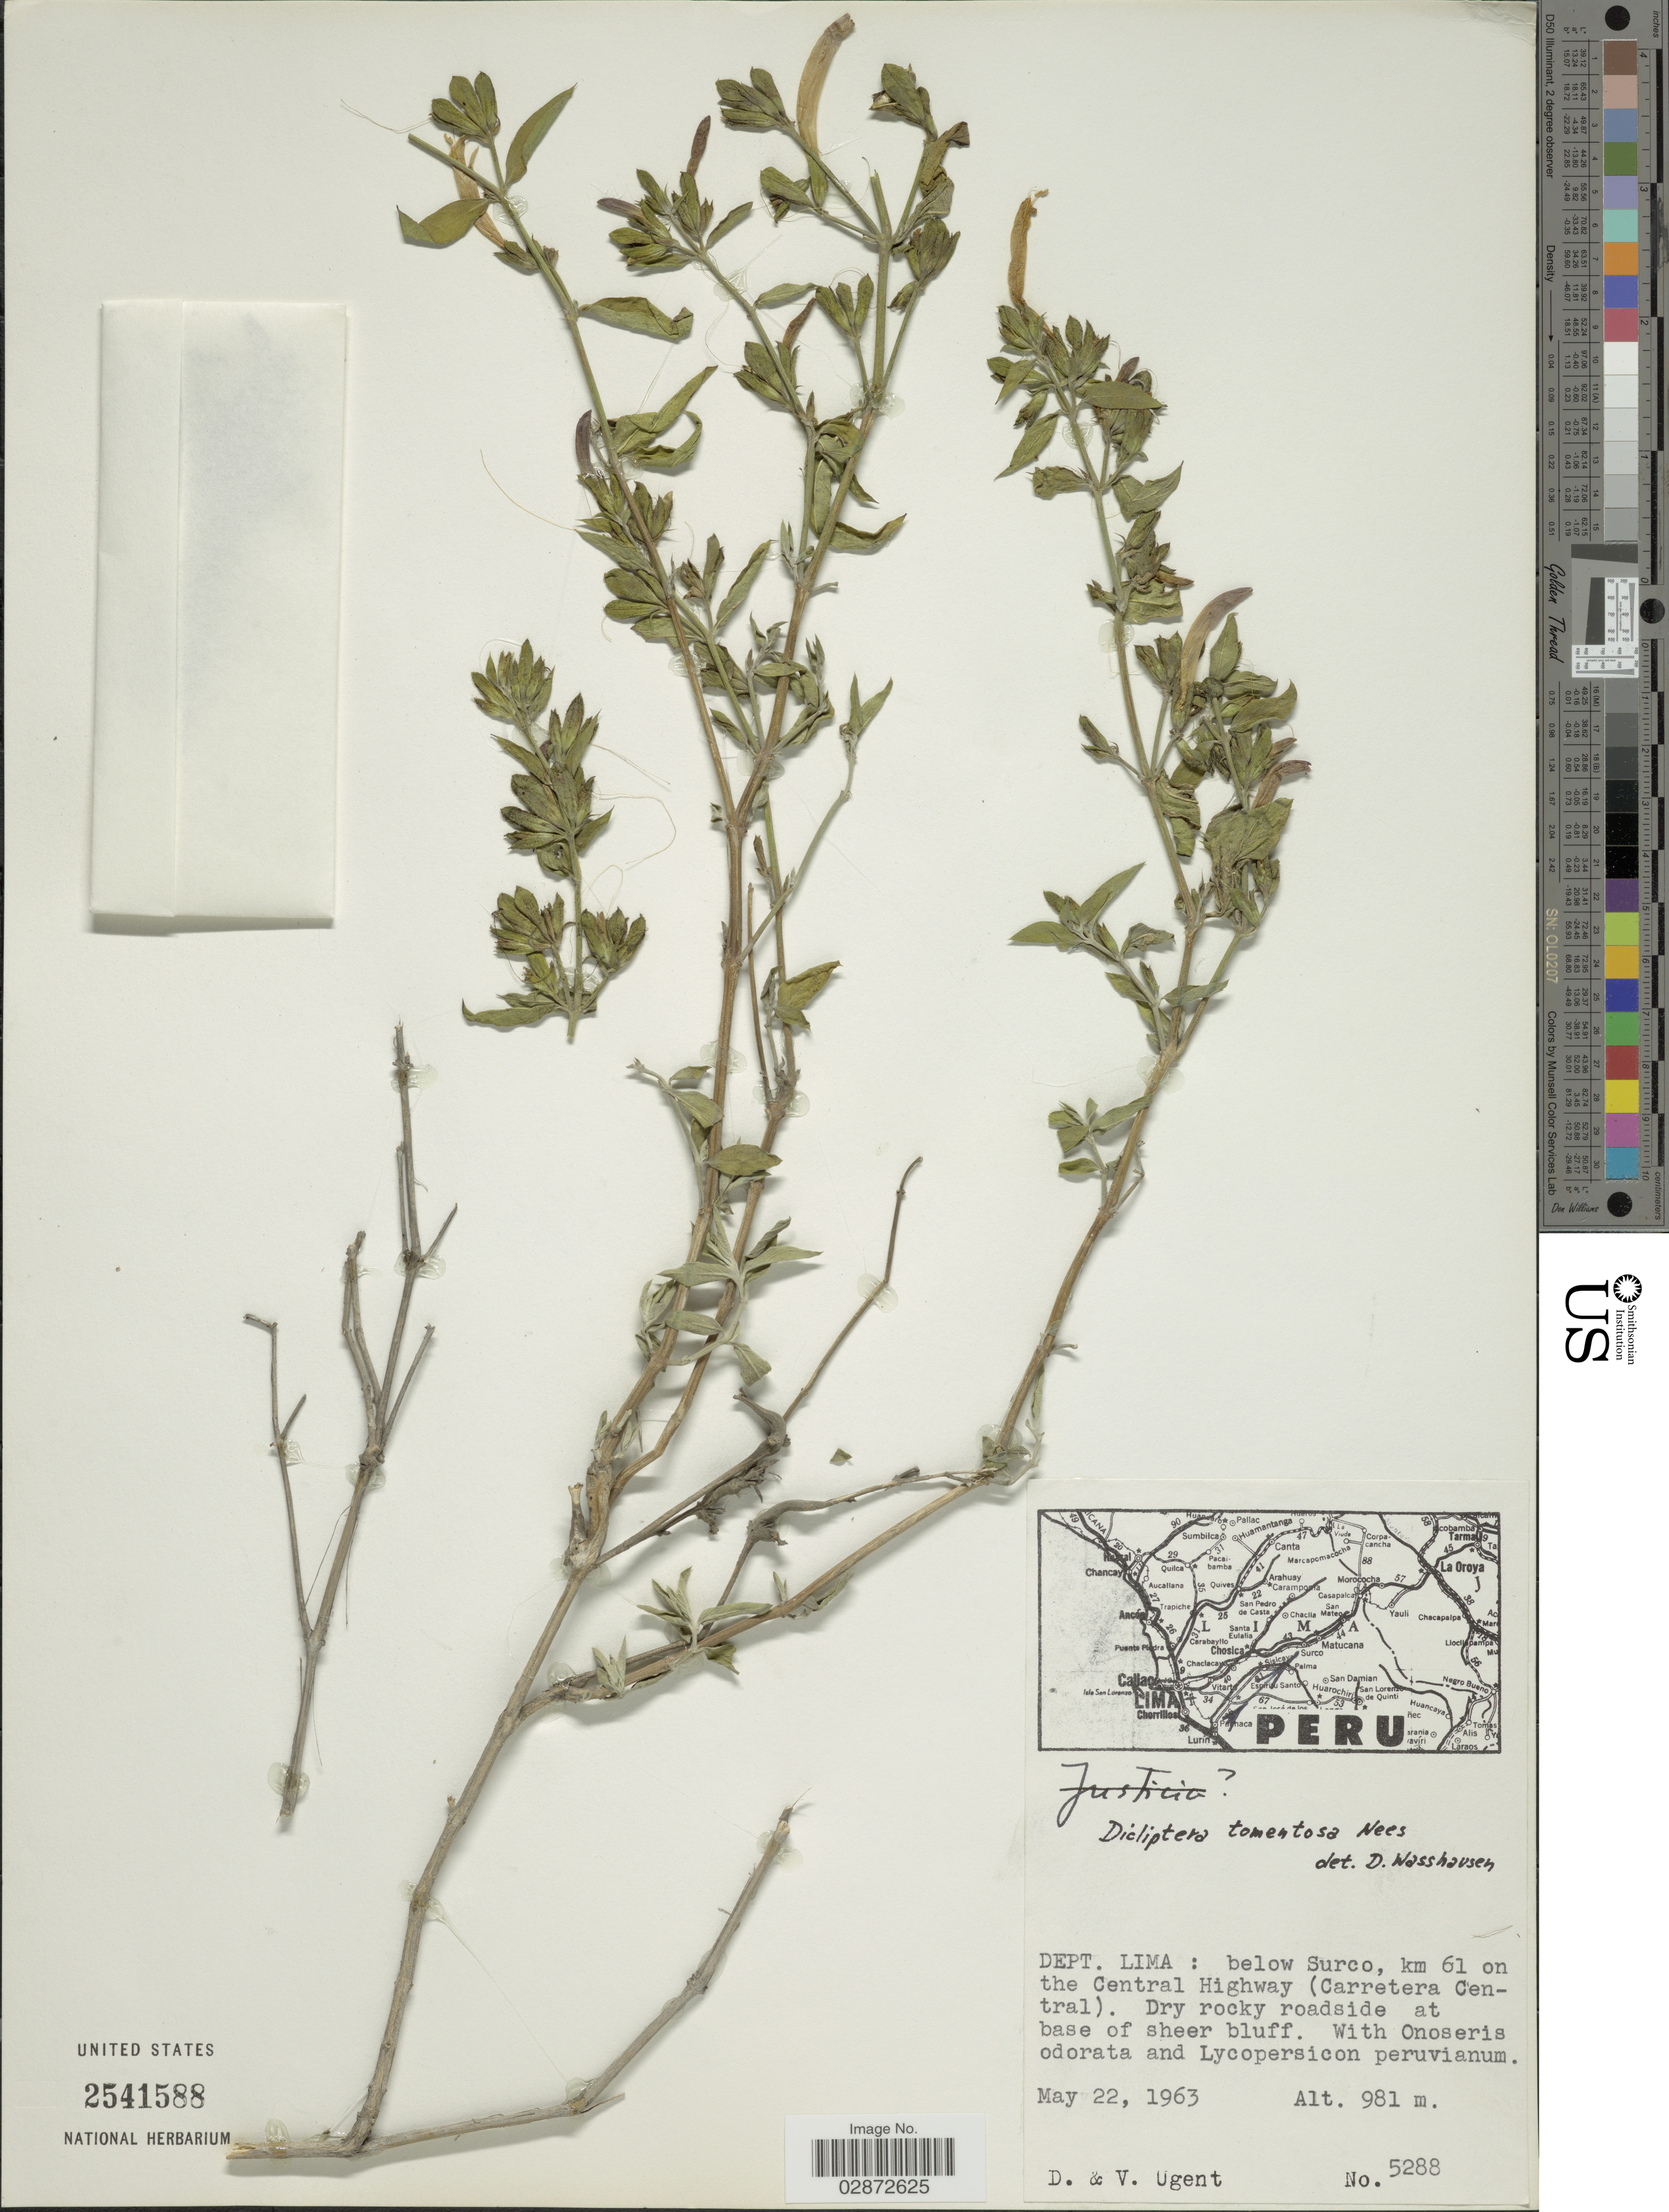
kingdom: Plantae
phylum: Tracheophyta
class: Magnoliopsida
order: Lamiales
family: Acanthaceae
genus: Dicliptera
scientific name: Dicliptera tomentosa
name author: (Vahl) Nees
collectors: D. Ugent & V. Ugent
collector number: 5288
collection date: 1963-05-22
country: Peru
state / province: Lima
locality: below Surco, km 61 on the Central Highway (Carretera Central). Dry rocky roadside at base of sheer bluff.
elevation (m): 981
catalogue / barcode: US 2541588